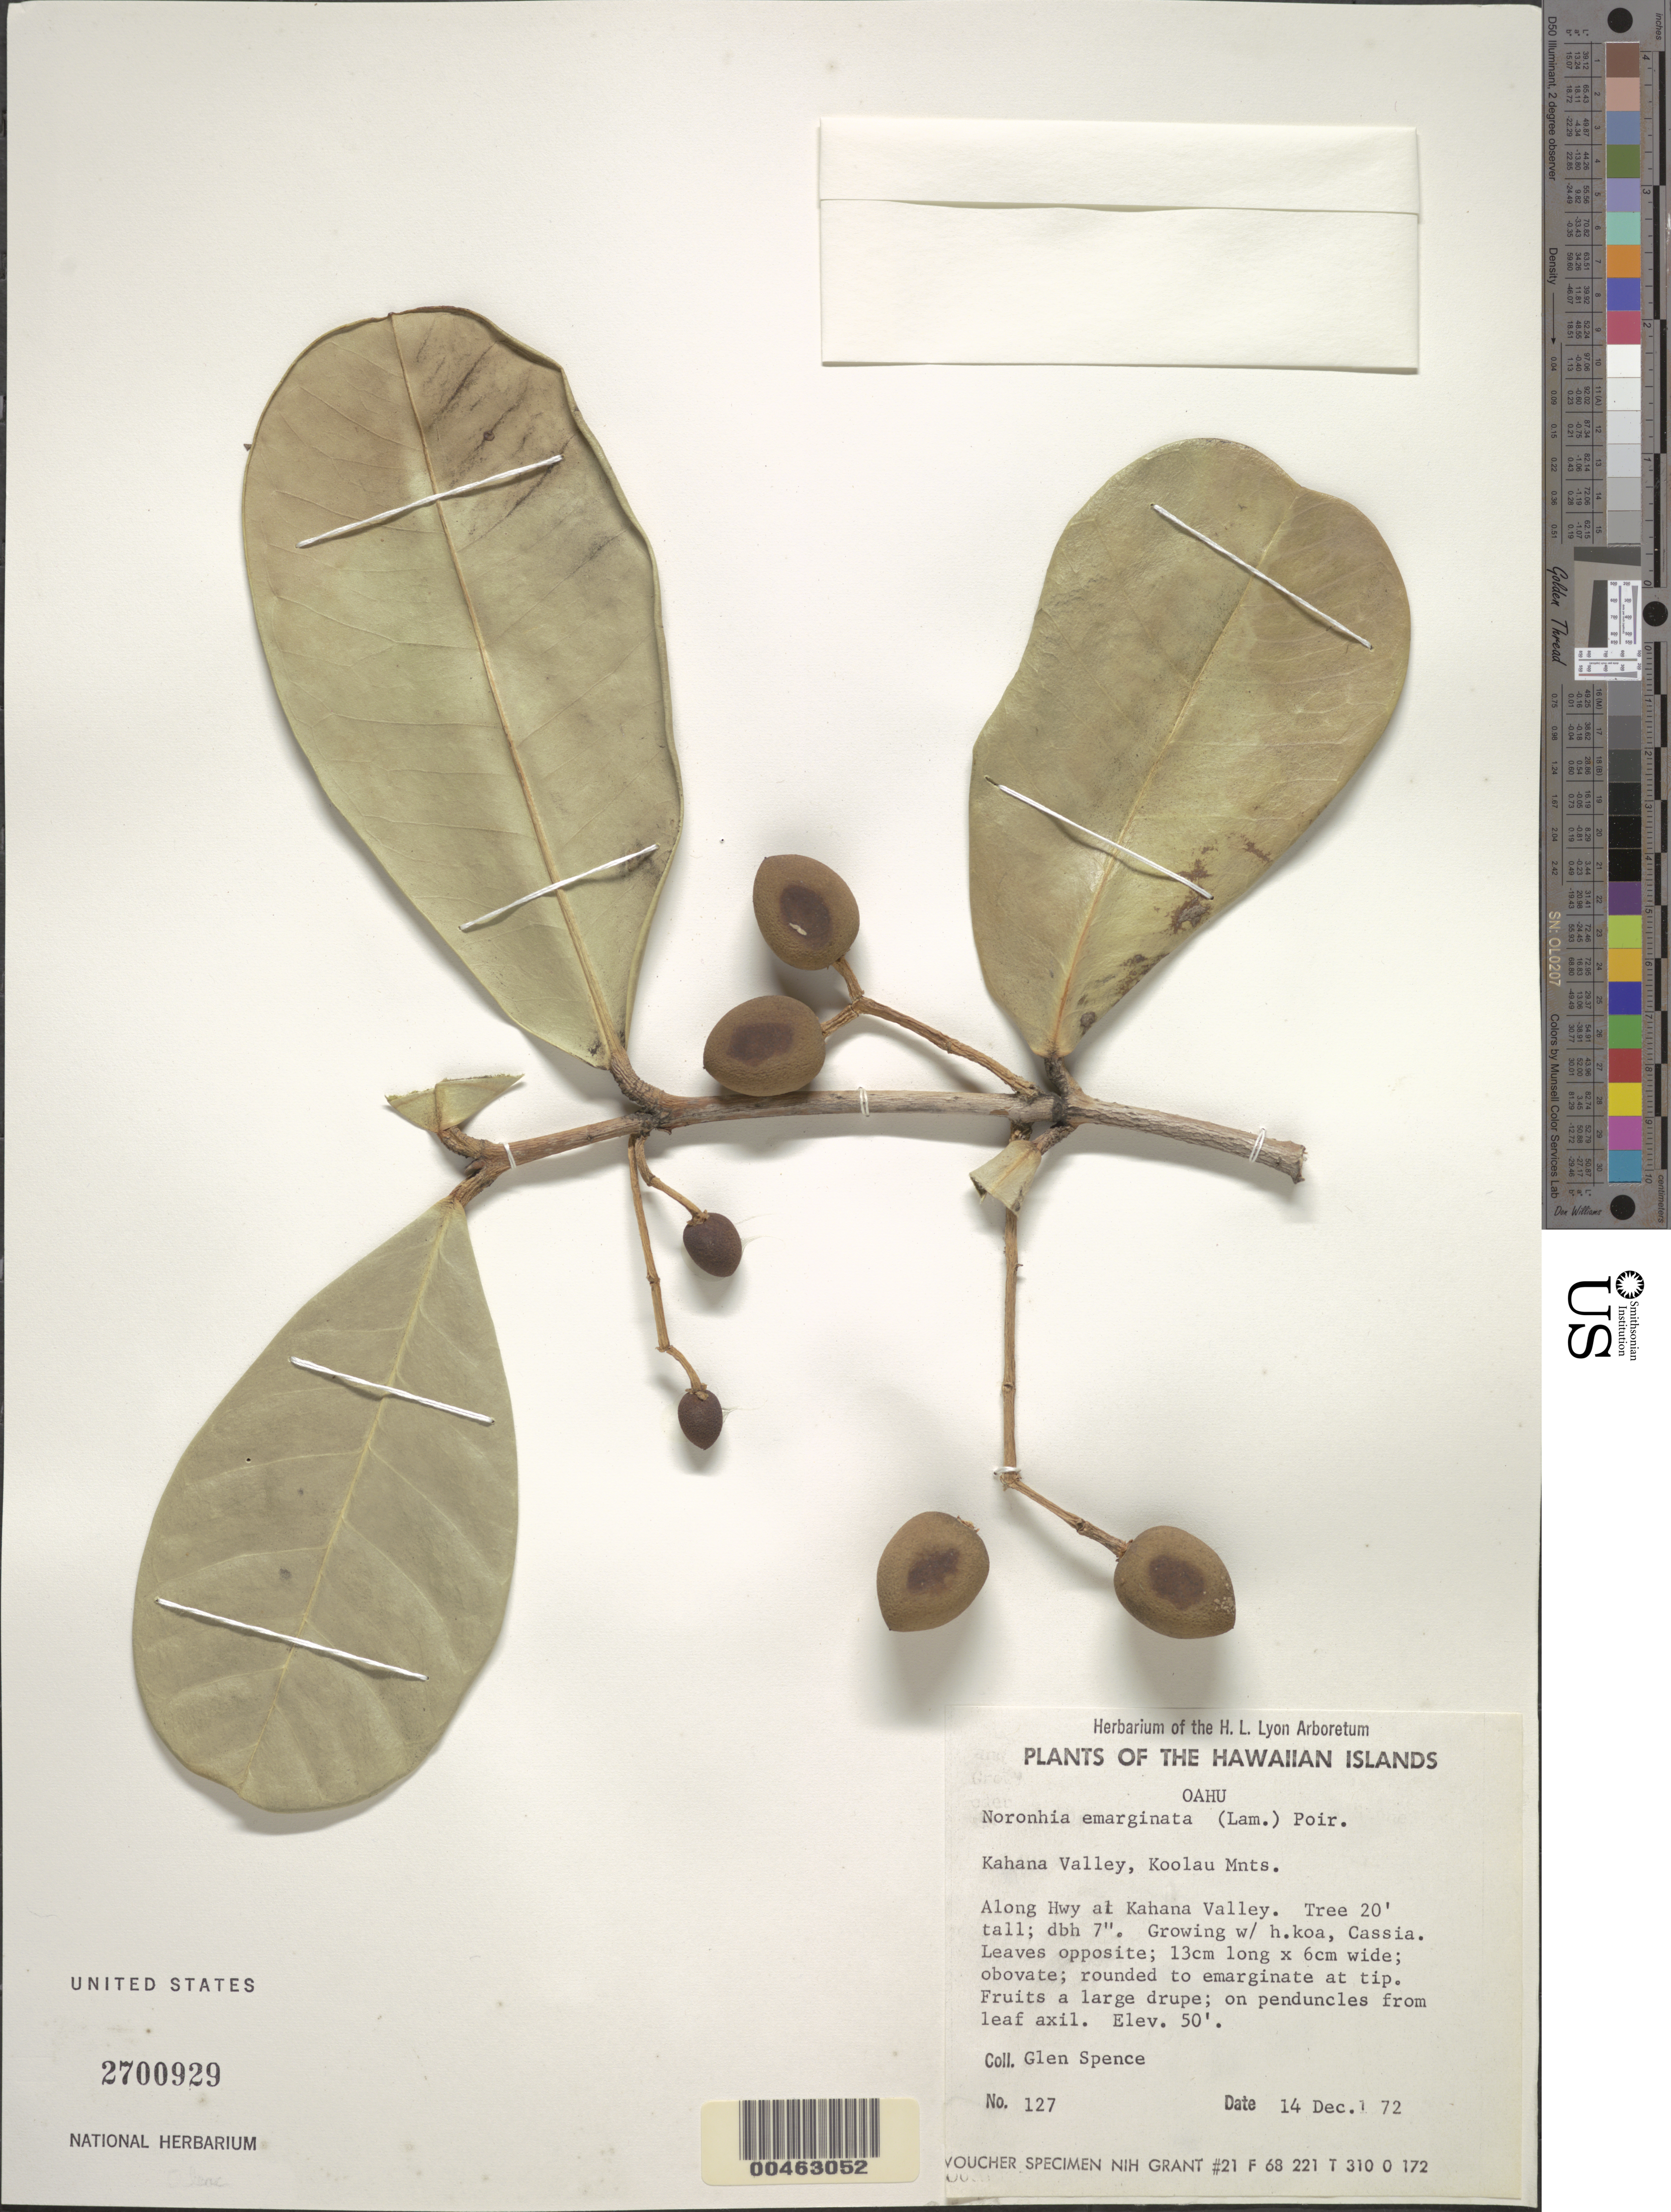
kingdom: Plantae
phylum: Tracheophyta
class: Magnoliopsida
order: Lamiales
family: Oleaceae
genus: Noronhia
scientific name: Noronhia emarginata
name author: (Lam.) Thouars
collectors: G. Spence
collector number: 127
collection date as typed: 14 Dec 1972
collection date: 1972-12-14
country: United States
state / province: Hawaii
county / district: Honolulu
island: Oahu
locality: Kahana Valley, Koolau Mnts., Along Hwy at Kahana Valley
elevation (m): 15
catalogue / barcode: US 2700929